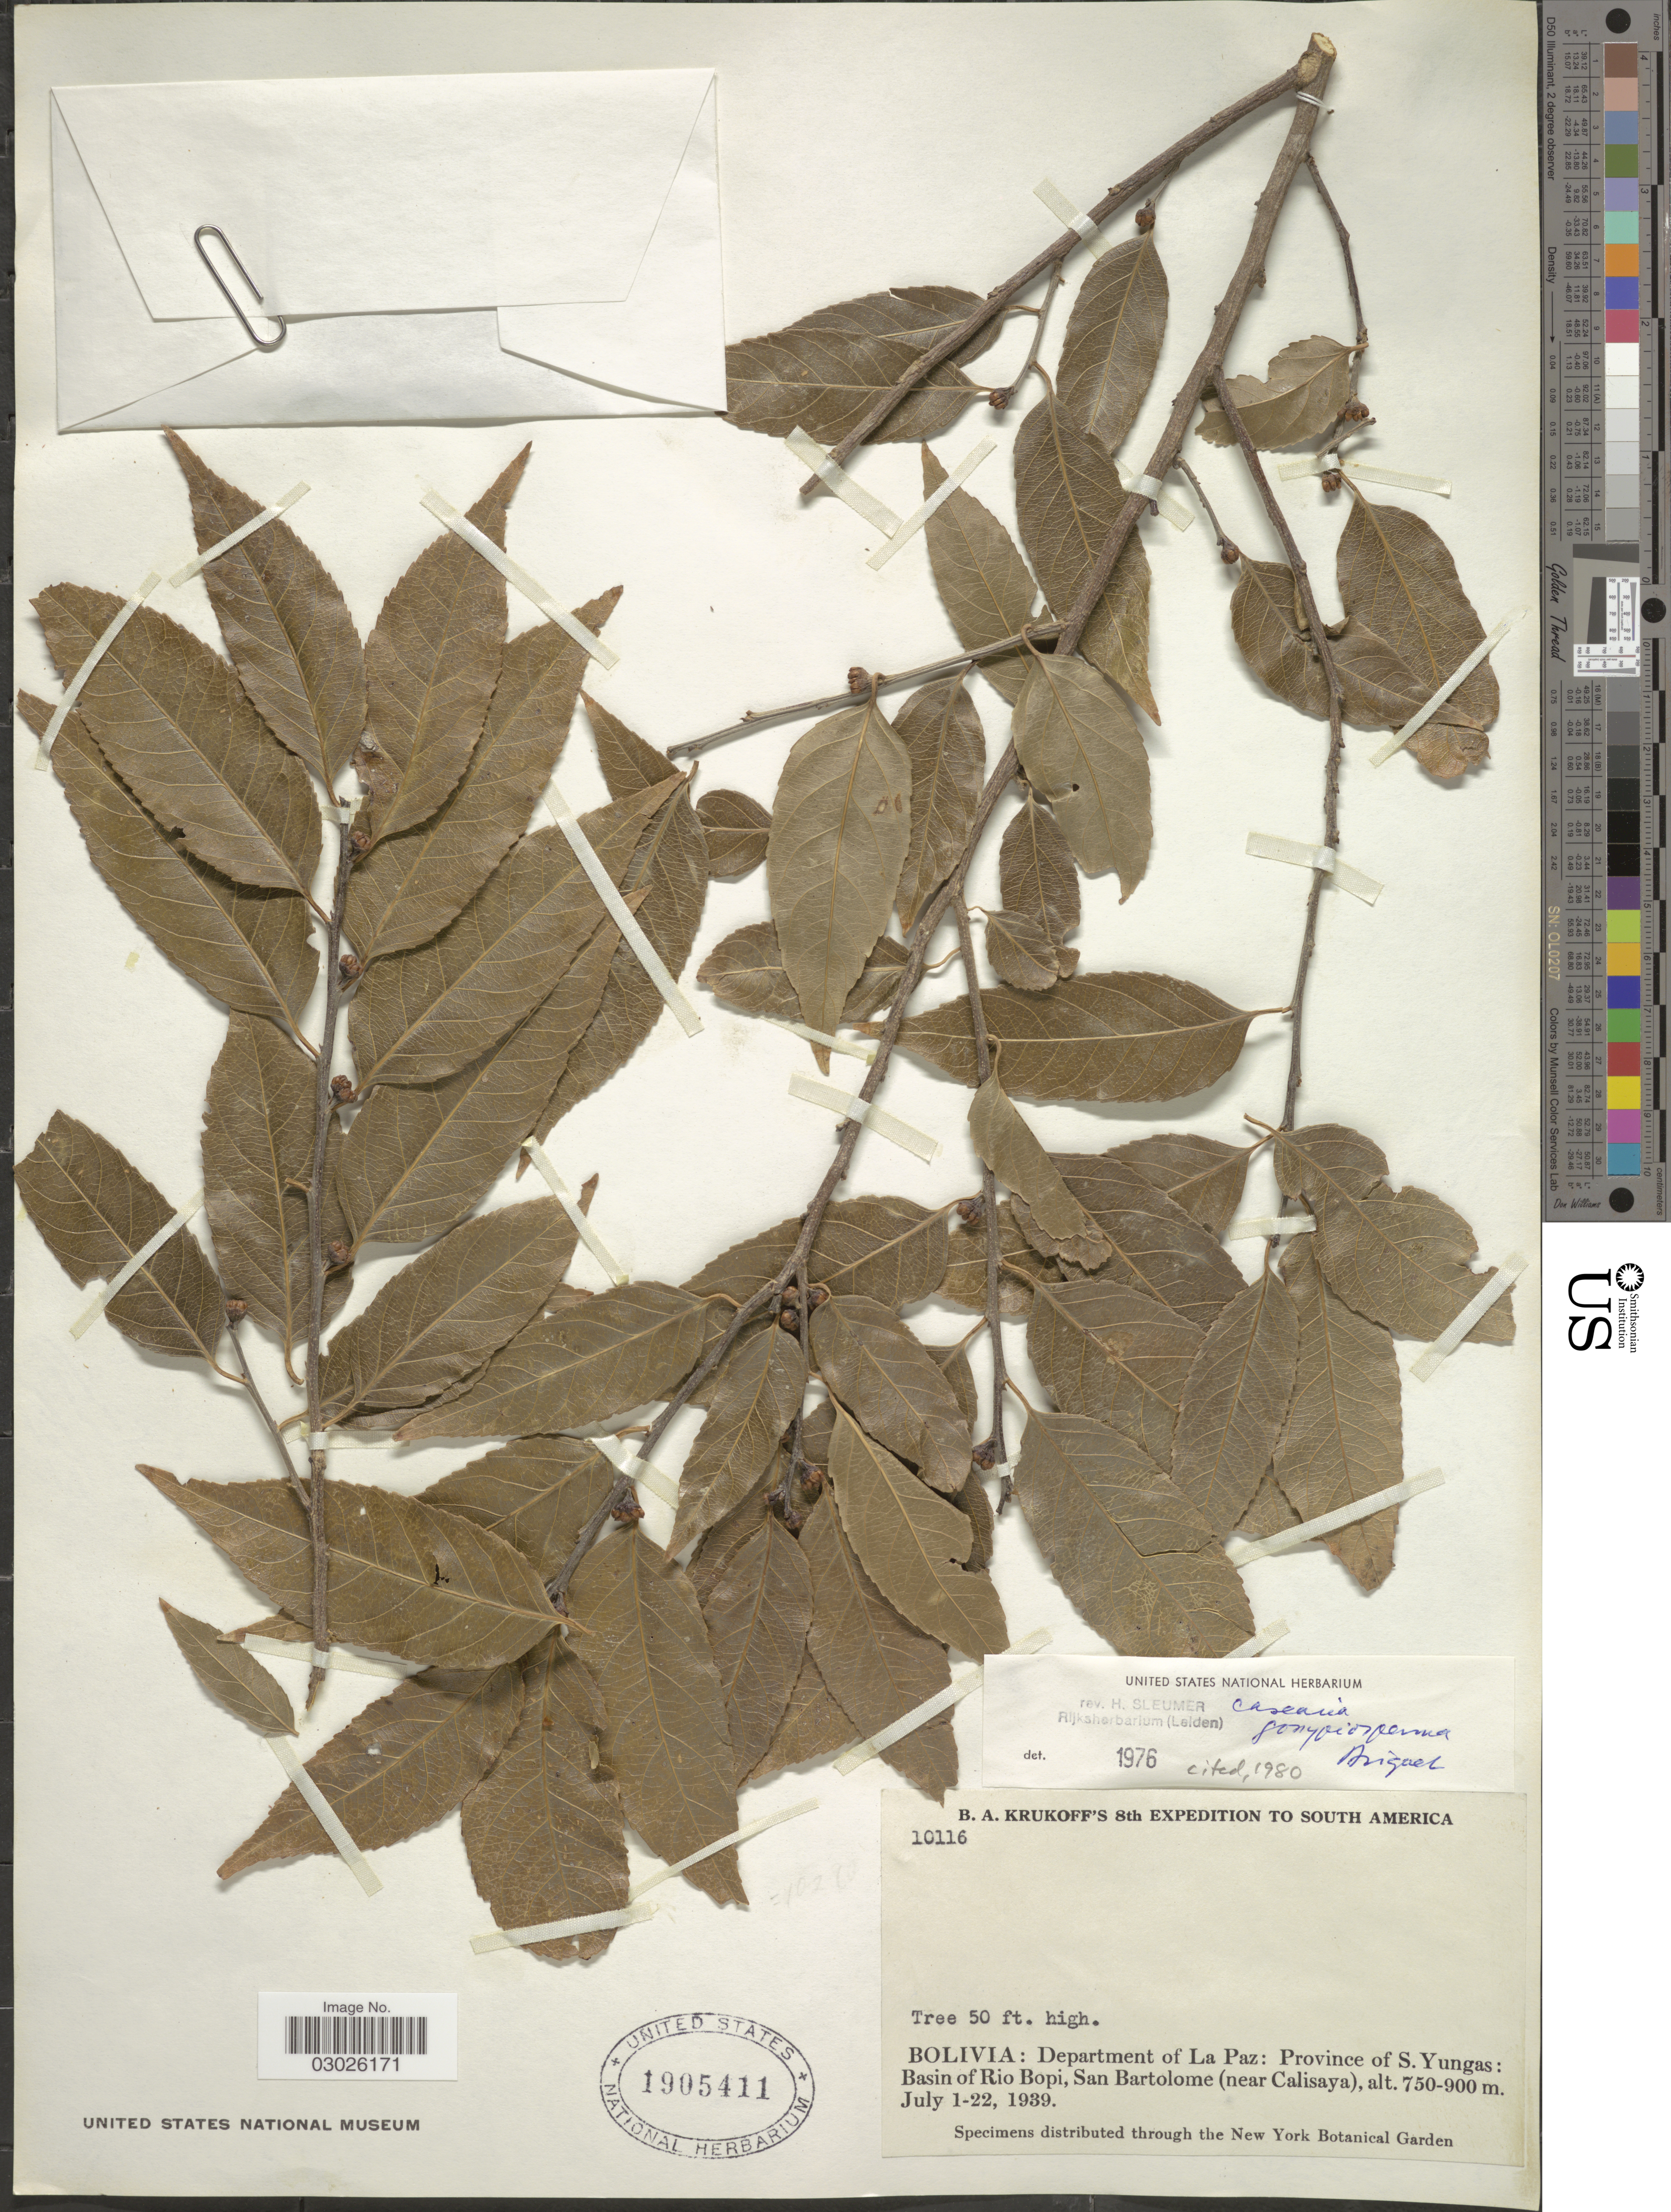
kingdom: Plantae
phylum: Tracheophyta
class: Magnoliopsida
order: Malpighiales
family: Salicaceae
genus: Casearia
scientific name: Casearia gossypiosperma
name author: Briq.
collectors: B. A. Krukoff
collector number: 10116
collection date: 1939-07-01/1939-07-22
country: Bolivia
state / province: La Paz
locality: Department of La Paz: Province of S. Yungas: Basin of Rio Bopi, San Bartolome (near Calisaya).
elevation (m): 750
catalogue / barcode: US 1905411